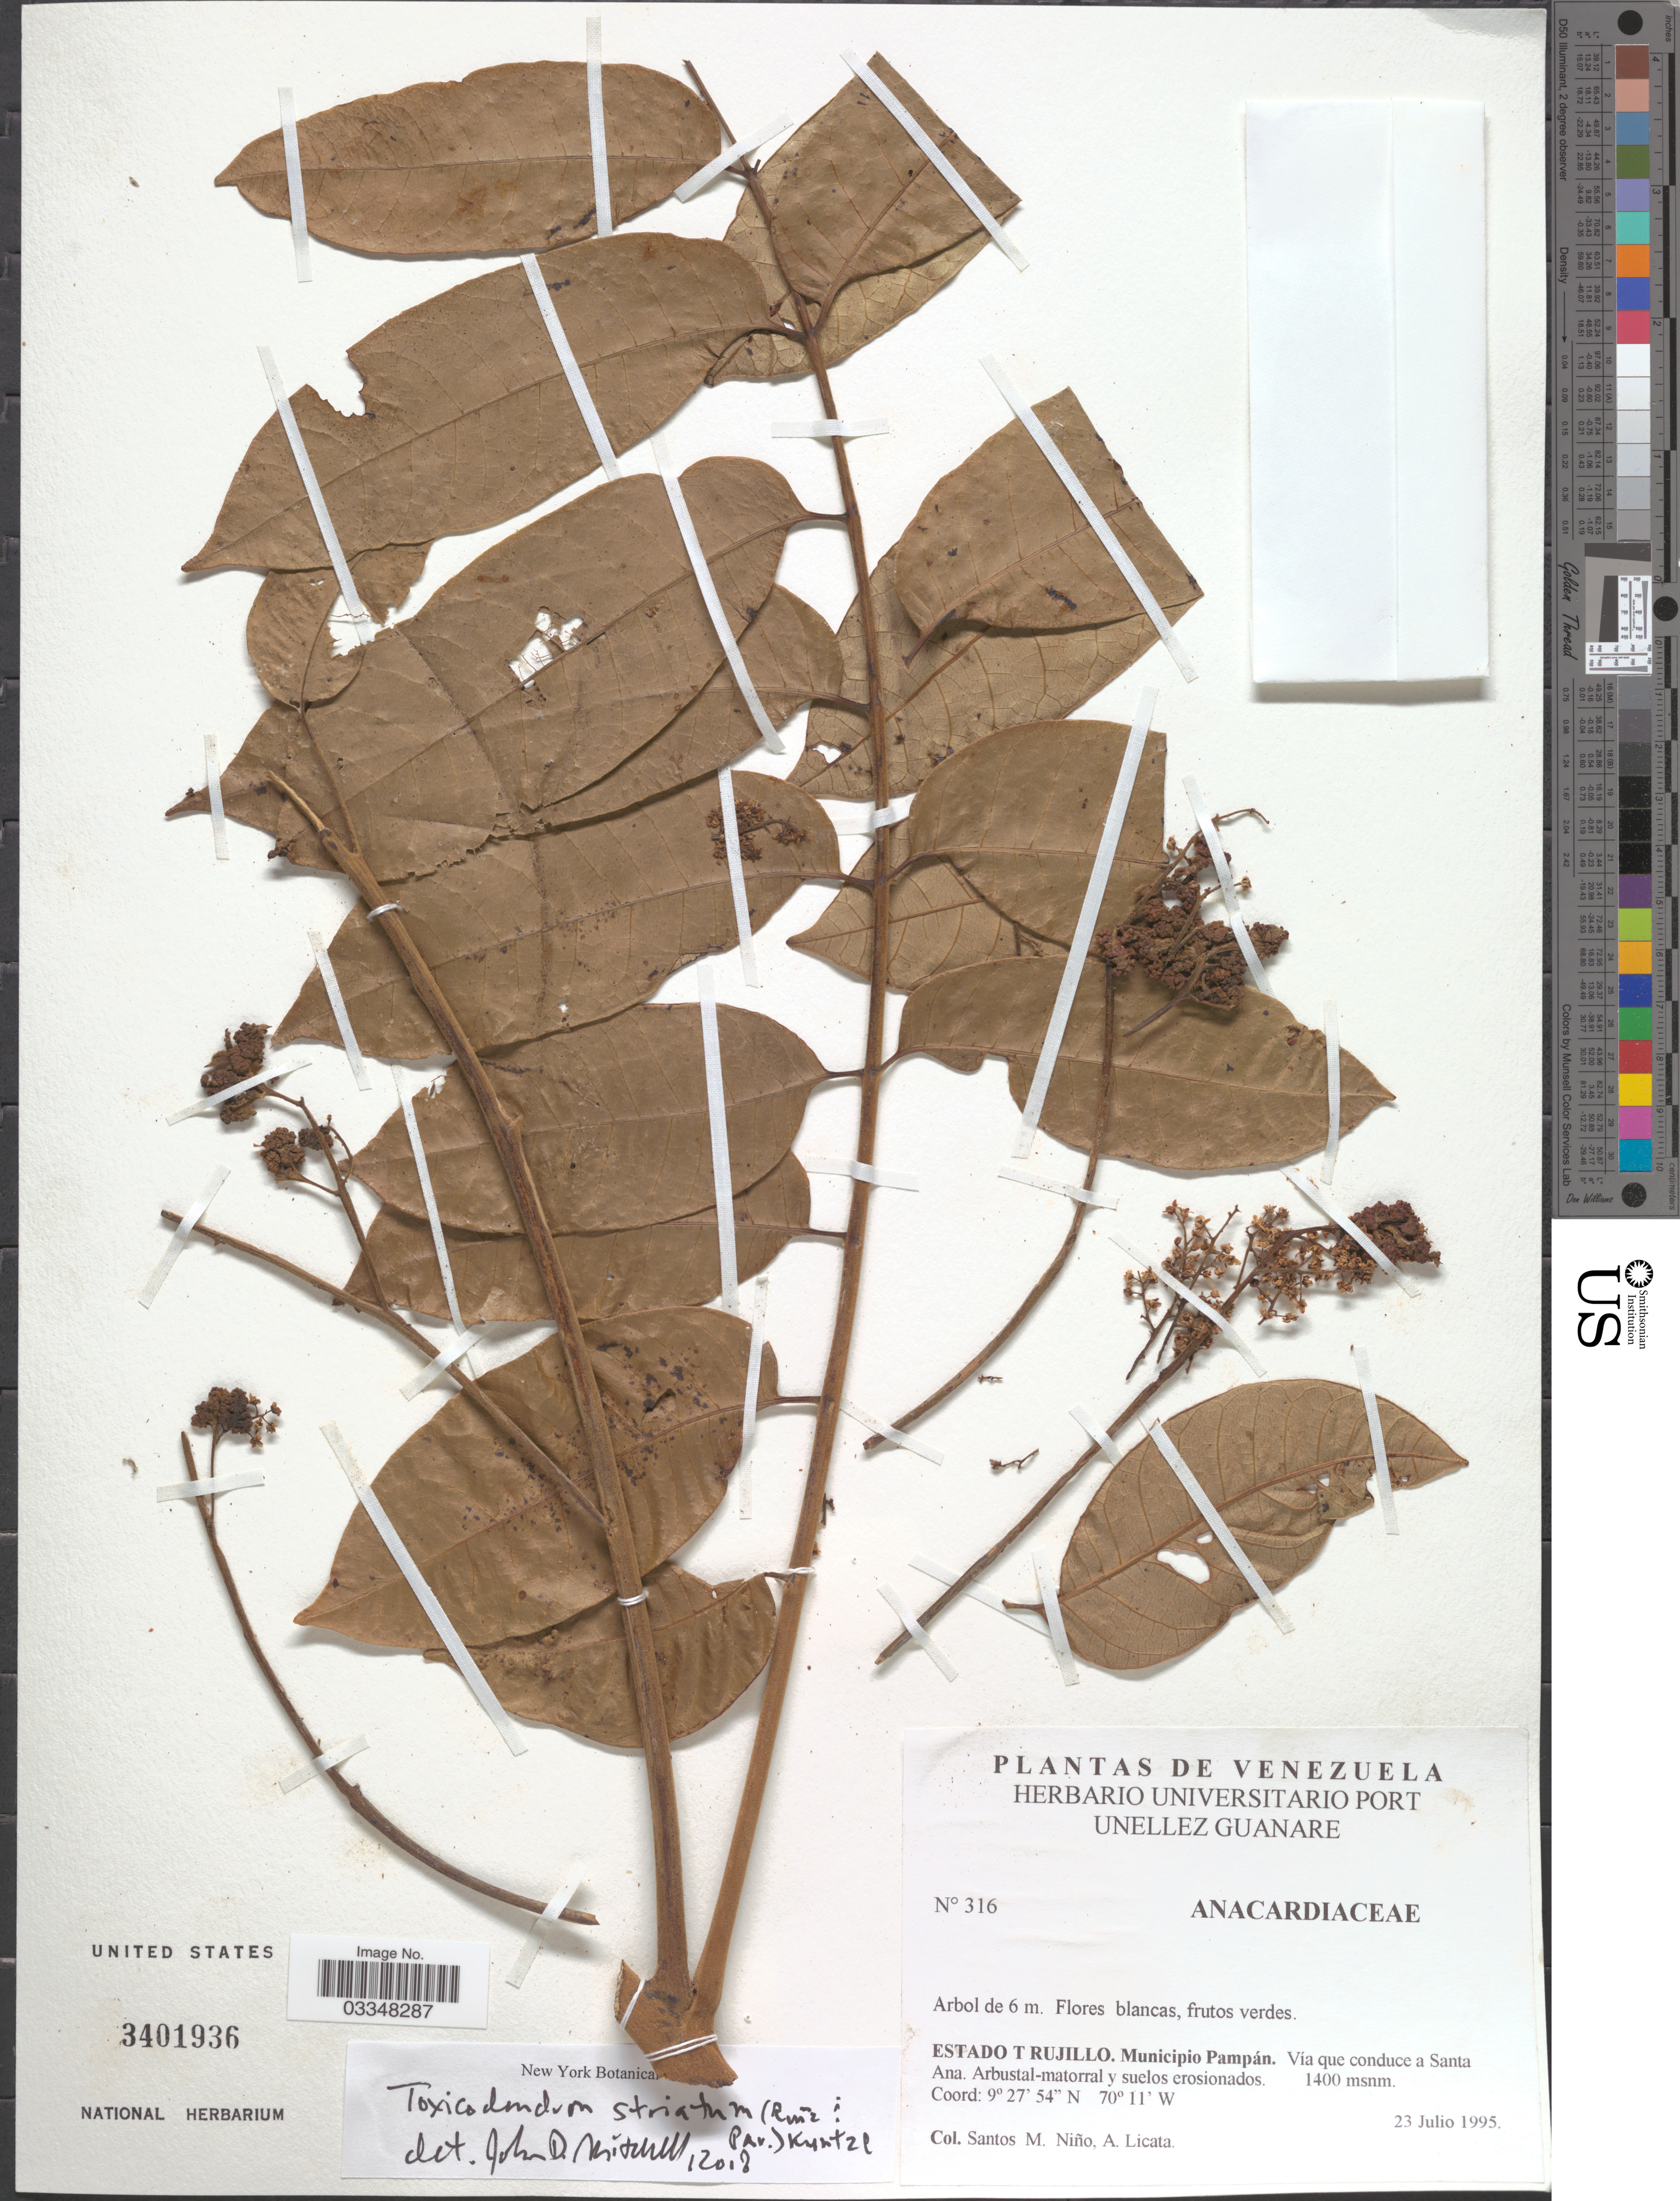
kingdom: Plantae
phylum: Tracheophyta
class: Magnoliopsida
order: Sapindales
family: Anacardiaceae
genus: Toxicodendron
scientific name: Toxicodendron striatum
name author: (Ruiz & Pav.) Kuntze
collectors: S. M. Niño & A. Licata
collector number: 316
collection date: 1995-07-23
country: Venezuela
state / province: Trujillo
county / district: Pampán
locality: Vía que conduce a Santa Ana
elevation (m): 1400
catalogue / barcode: US 3401936